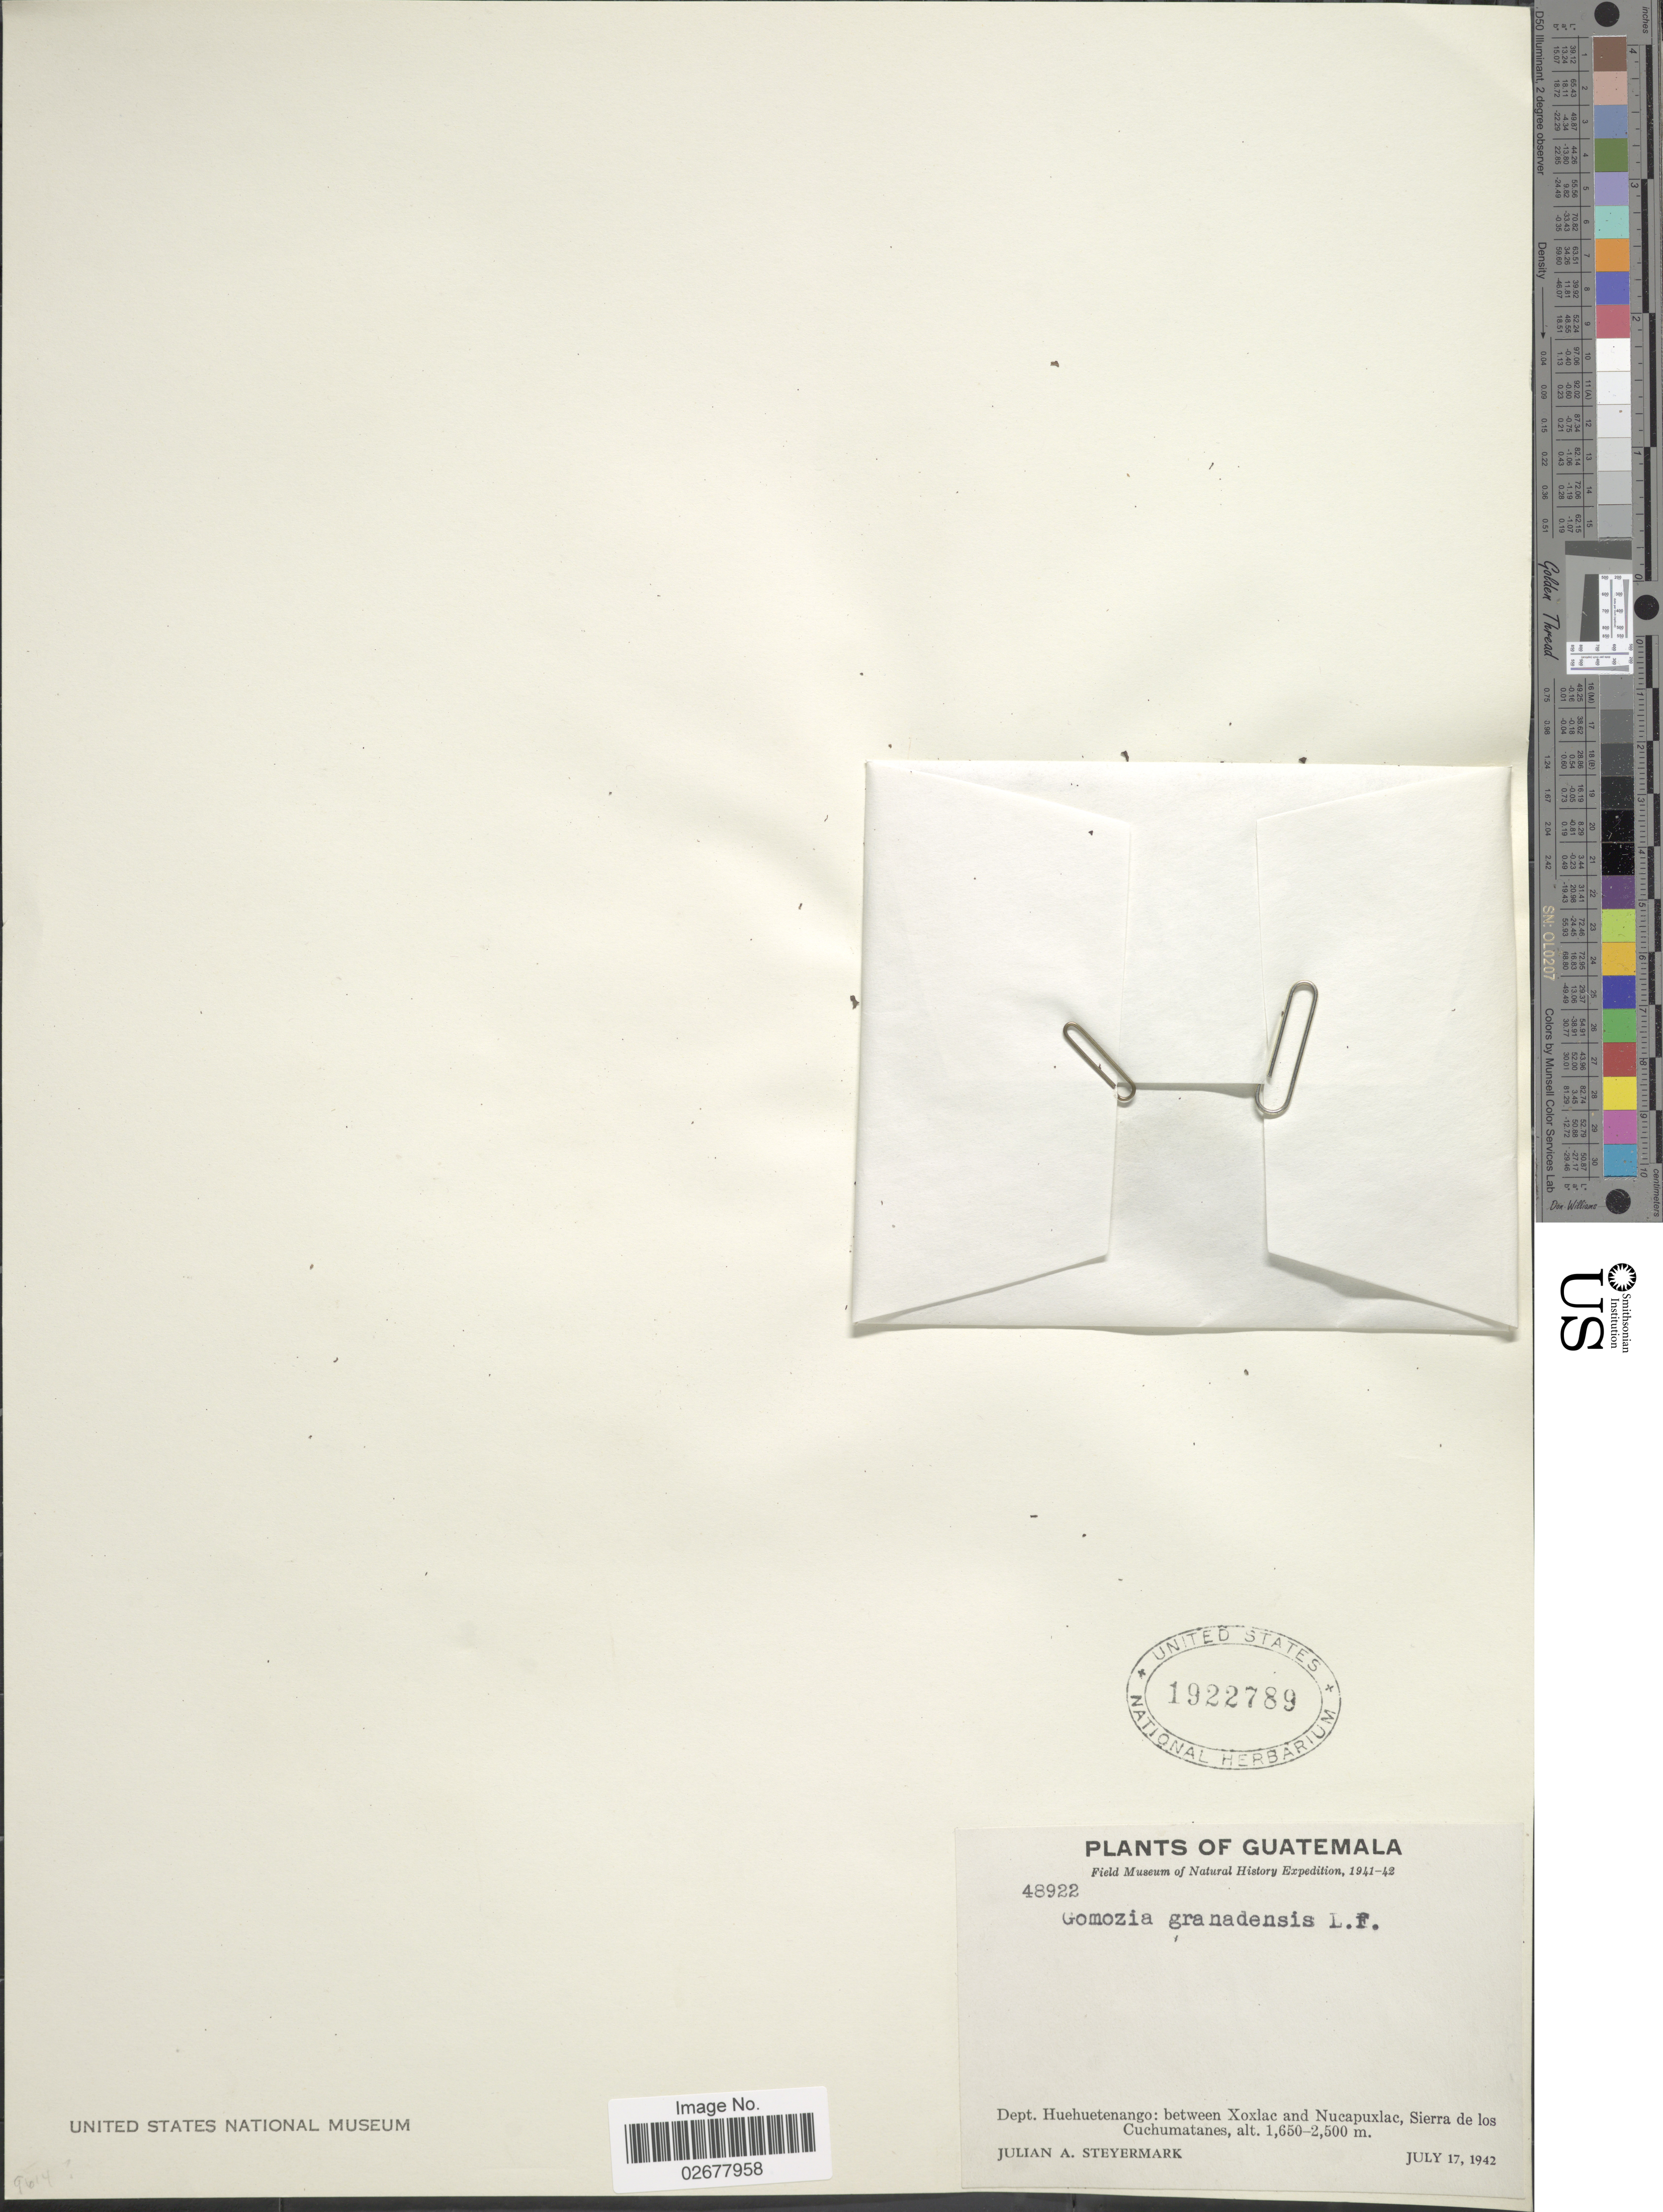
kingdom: Plantae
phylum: Tracheophyta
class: Magnoliopsida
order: Gentianales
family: Rubiaceae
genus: Nertera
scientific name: Nertera depressa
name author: Banks & Sol. ex Gaertn.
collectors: J. Steyermark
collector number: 48922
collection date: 1942-07-17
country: Guatemala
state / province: Huehuetenango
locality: Dept. Huehuetenango: between Xoxlac and Nucapuxlac, Sierra de los Cuchumatanes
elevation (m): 1650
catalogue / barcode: US 1922789